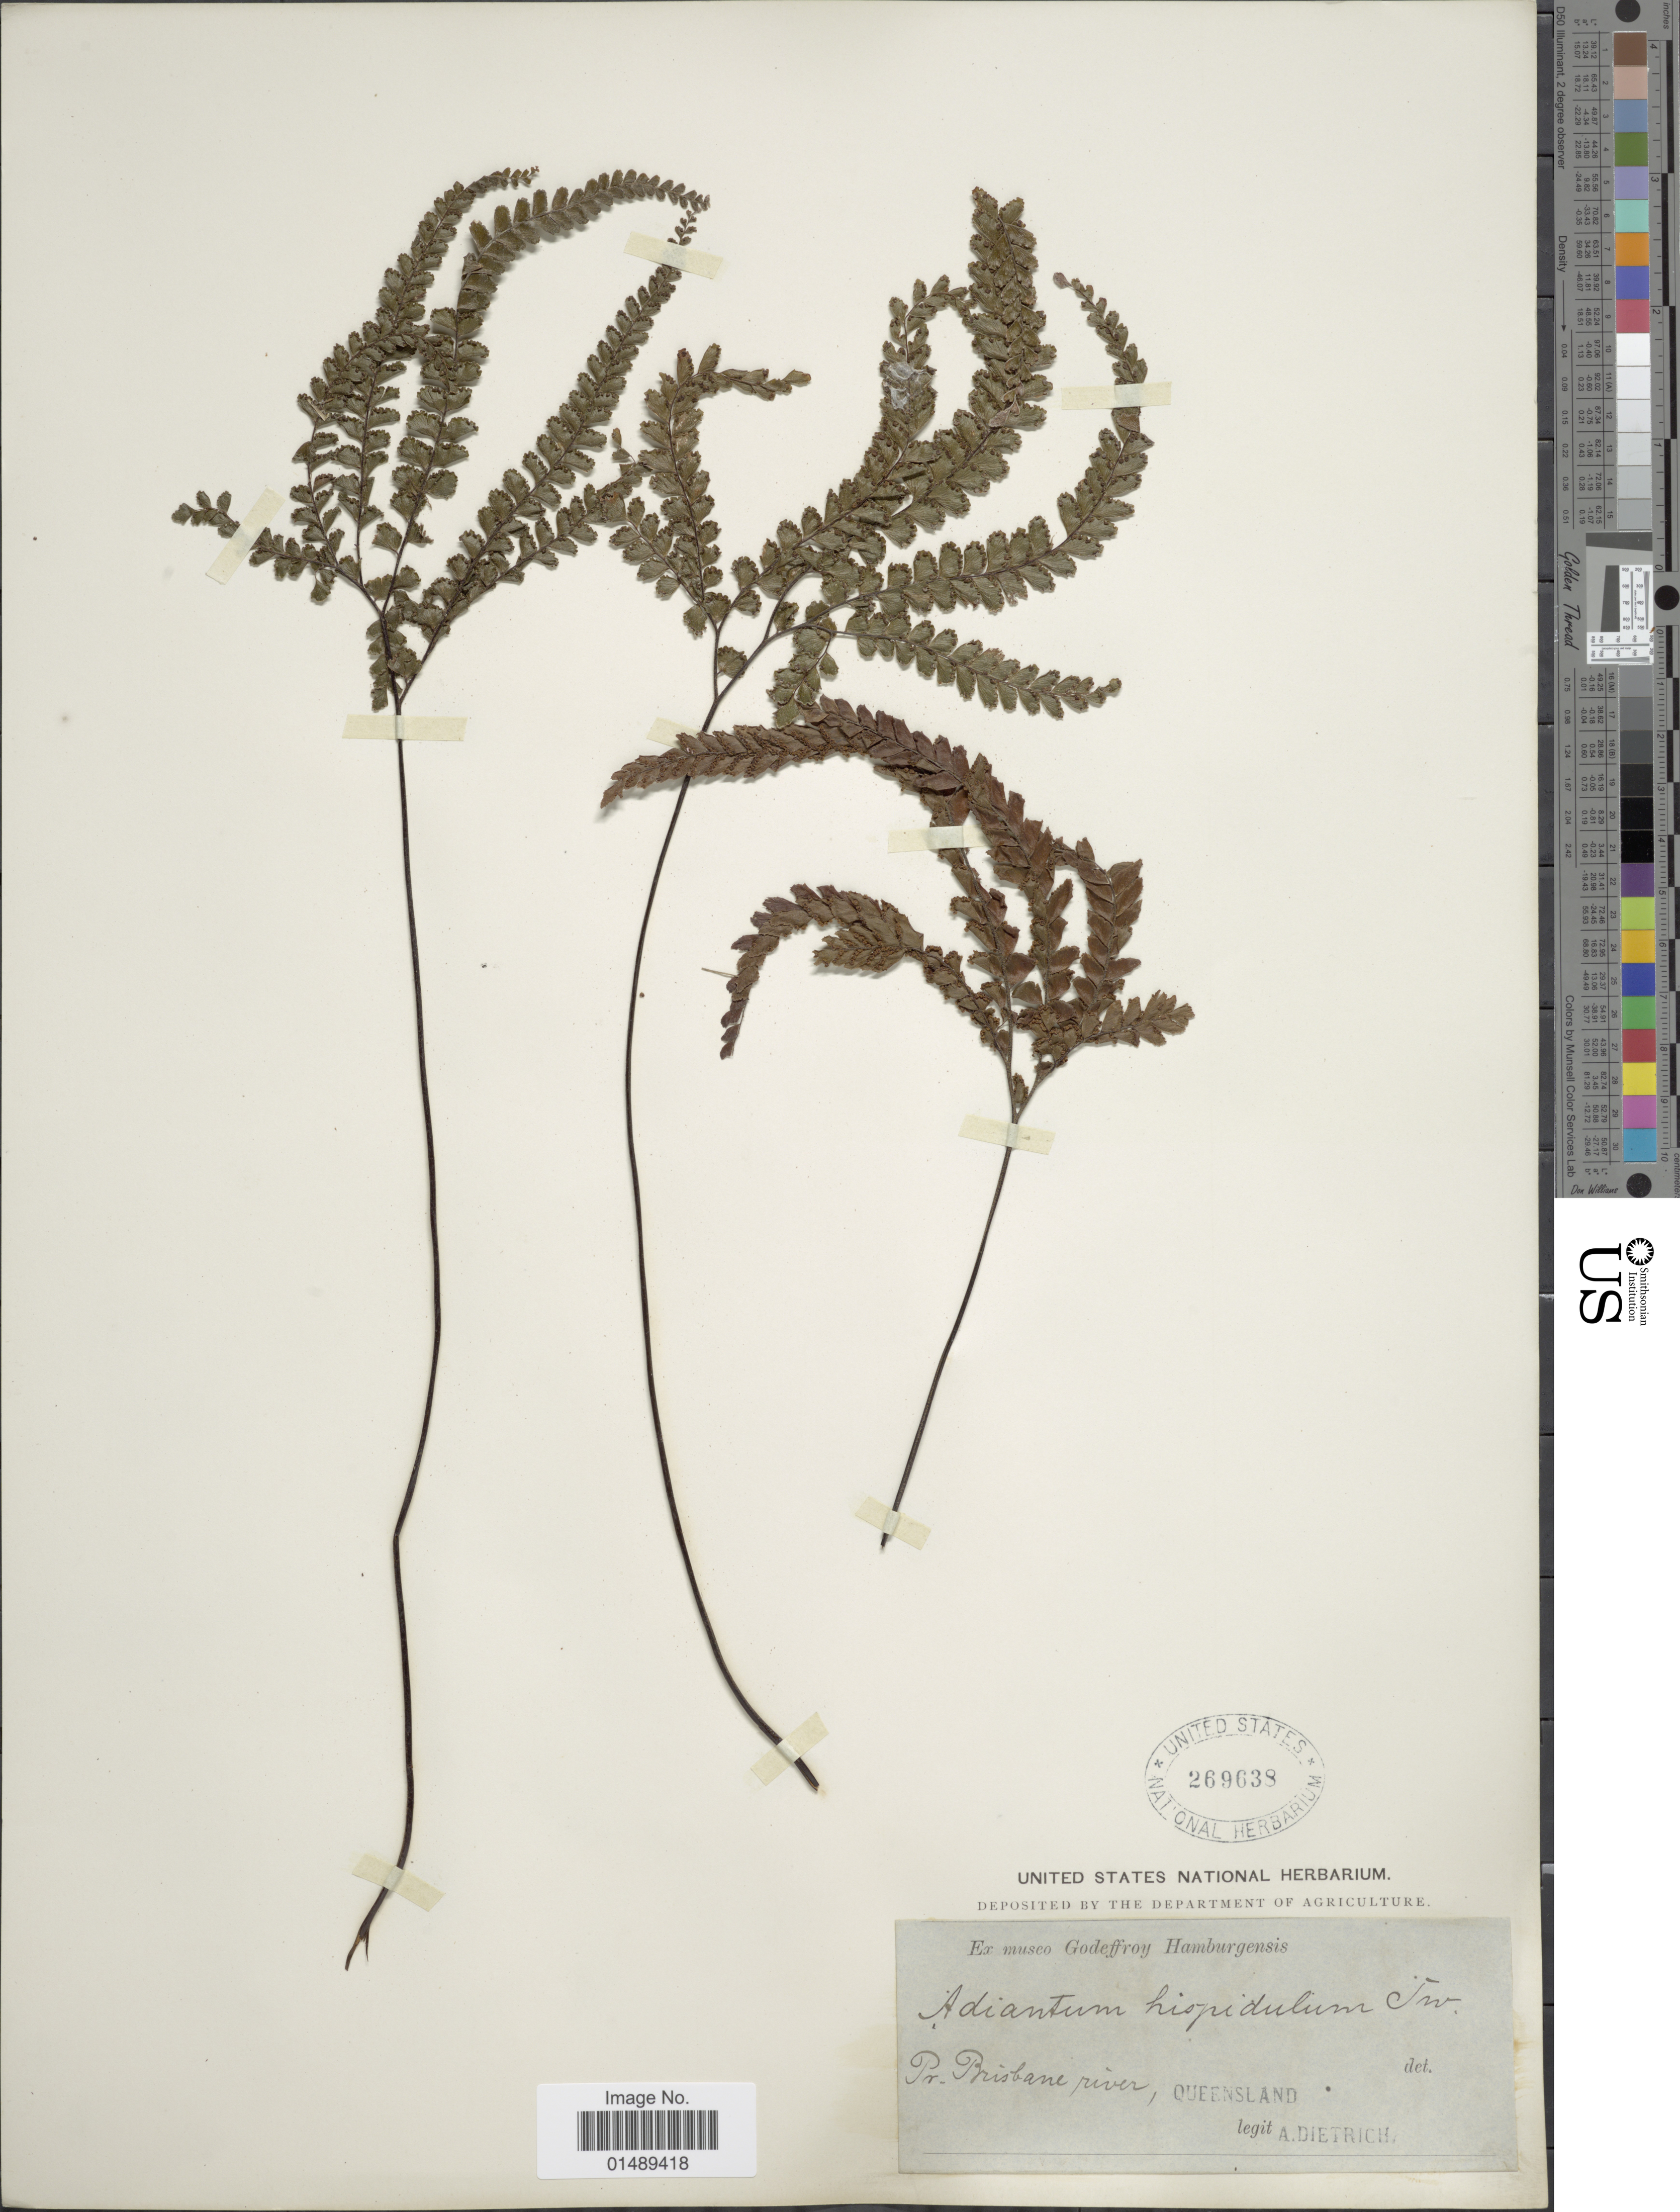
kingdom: Plantae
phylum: Tracheophyta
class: Polypodiopsida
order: Polypodiales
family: Pteridaceae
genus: Adiantum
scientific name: Adiantum hispidulum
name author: Sw.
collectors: A. Dietrich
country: Australia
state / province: Queensland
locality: Pr. Brisbane river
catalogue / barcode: US 269638